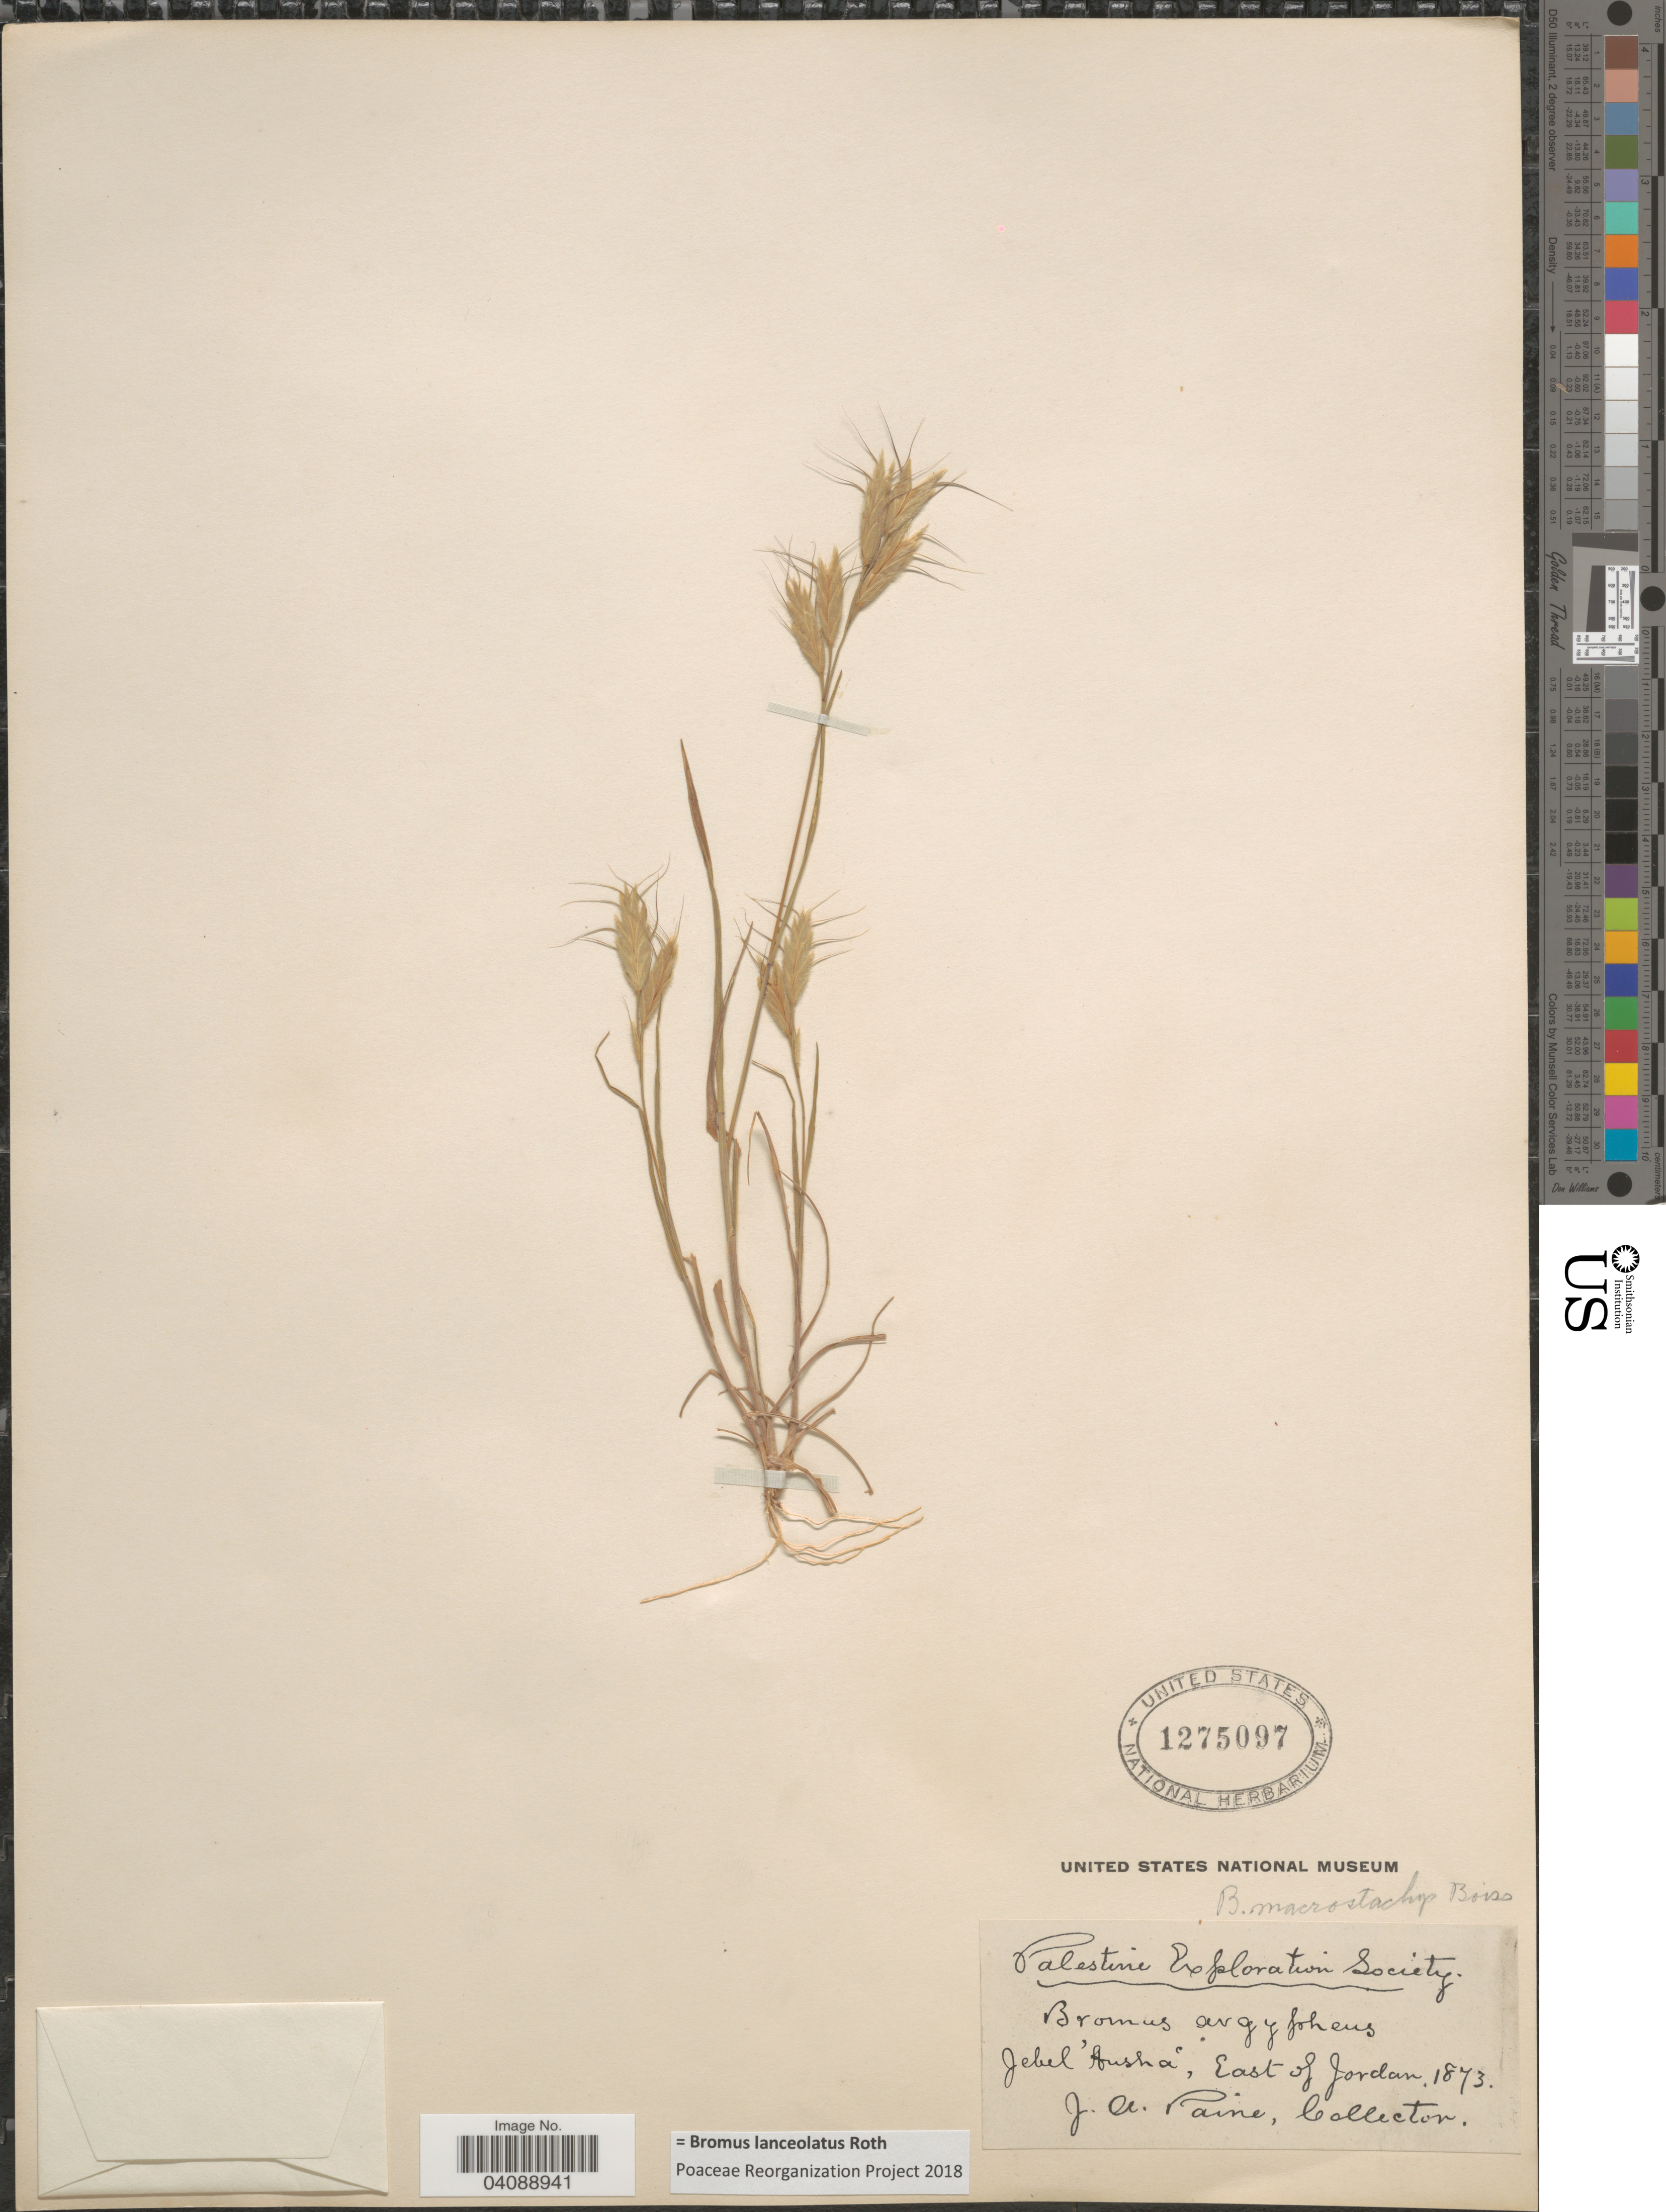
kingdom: Plantae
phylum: Tracheophyta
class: Liliopsida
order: Poales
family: Poaceae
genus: Bromus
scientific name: Bromus lanceolatus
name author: Roth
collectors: J. A. Paine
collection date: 1873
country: Jordan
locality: Jebel 'Ausha', East of Jordan.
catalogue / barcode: US 1275097